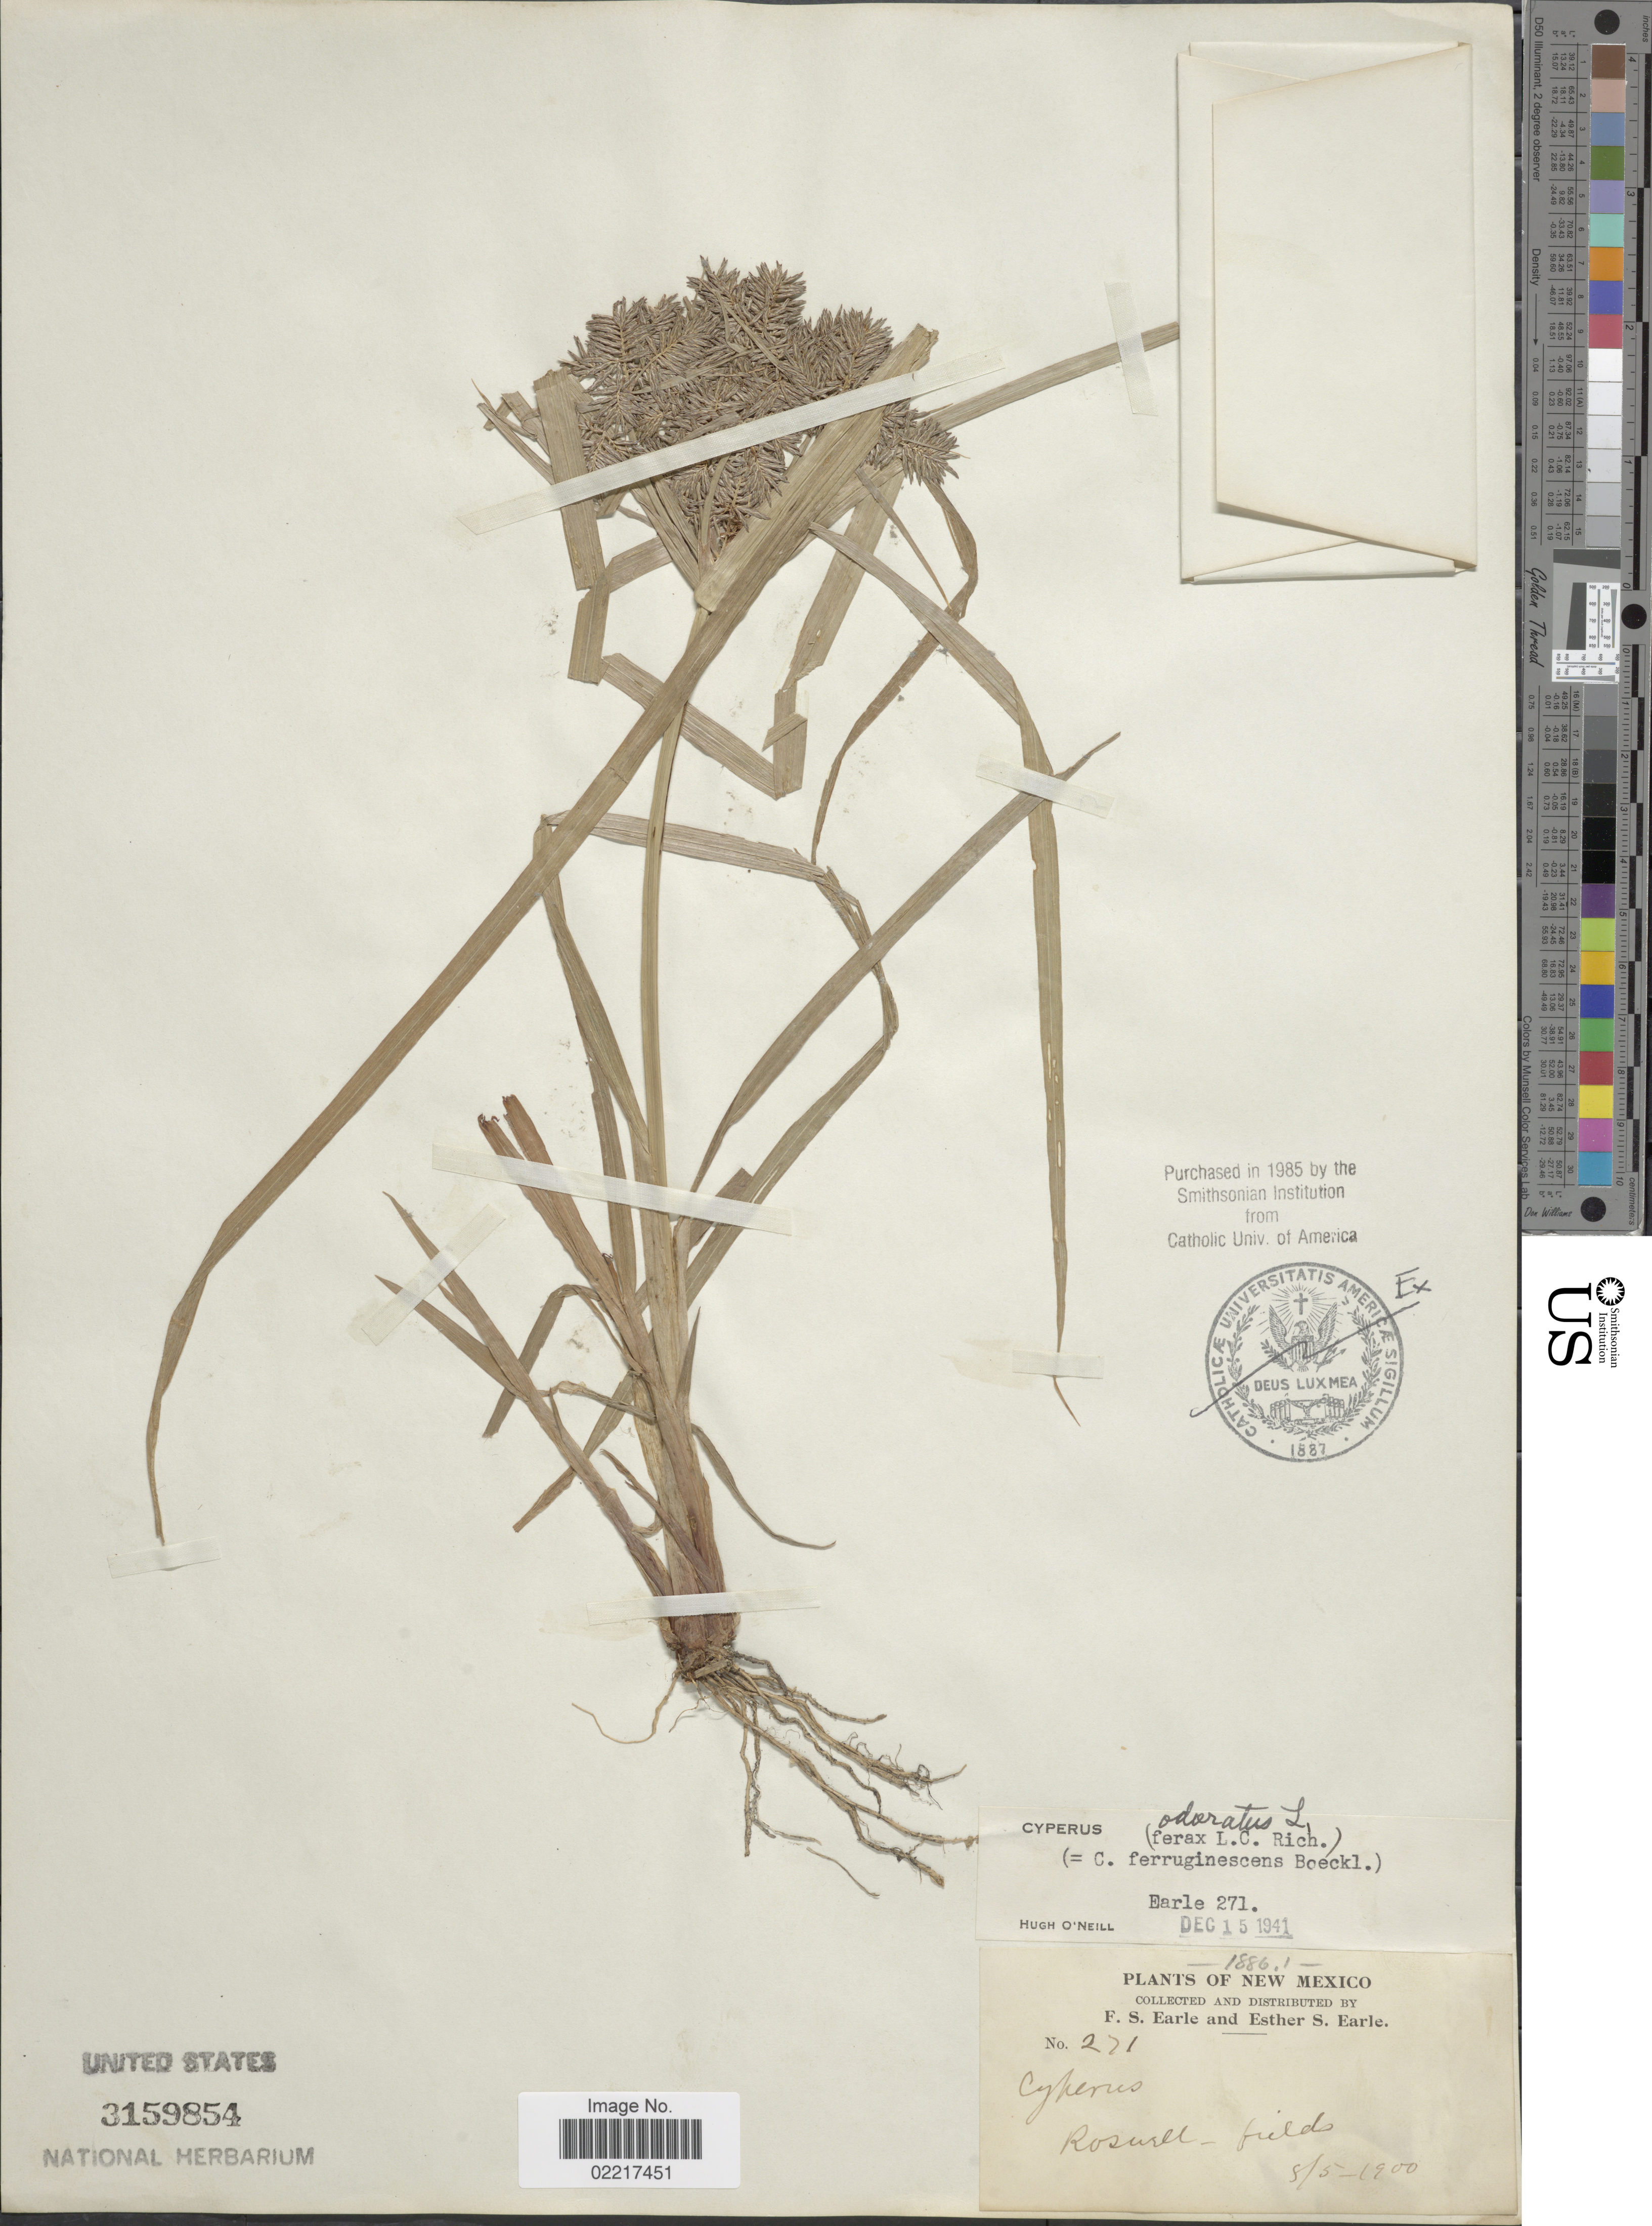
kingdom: Plantae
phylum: Tracheophyta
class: Liliopsida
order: Poales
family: Cyperaceae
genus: Cyperus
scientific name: Cyperus odoratus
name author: L.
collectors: F. S. Earle & E. S. Earle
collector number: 271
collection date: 1900-08-05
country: United States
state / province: New Mexico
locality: Roswell - fields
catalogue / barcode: US 3159854